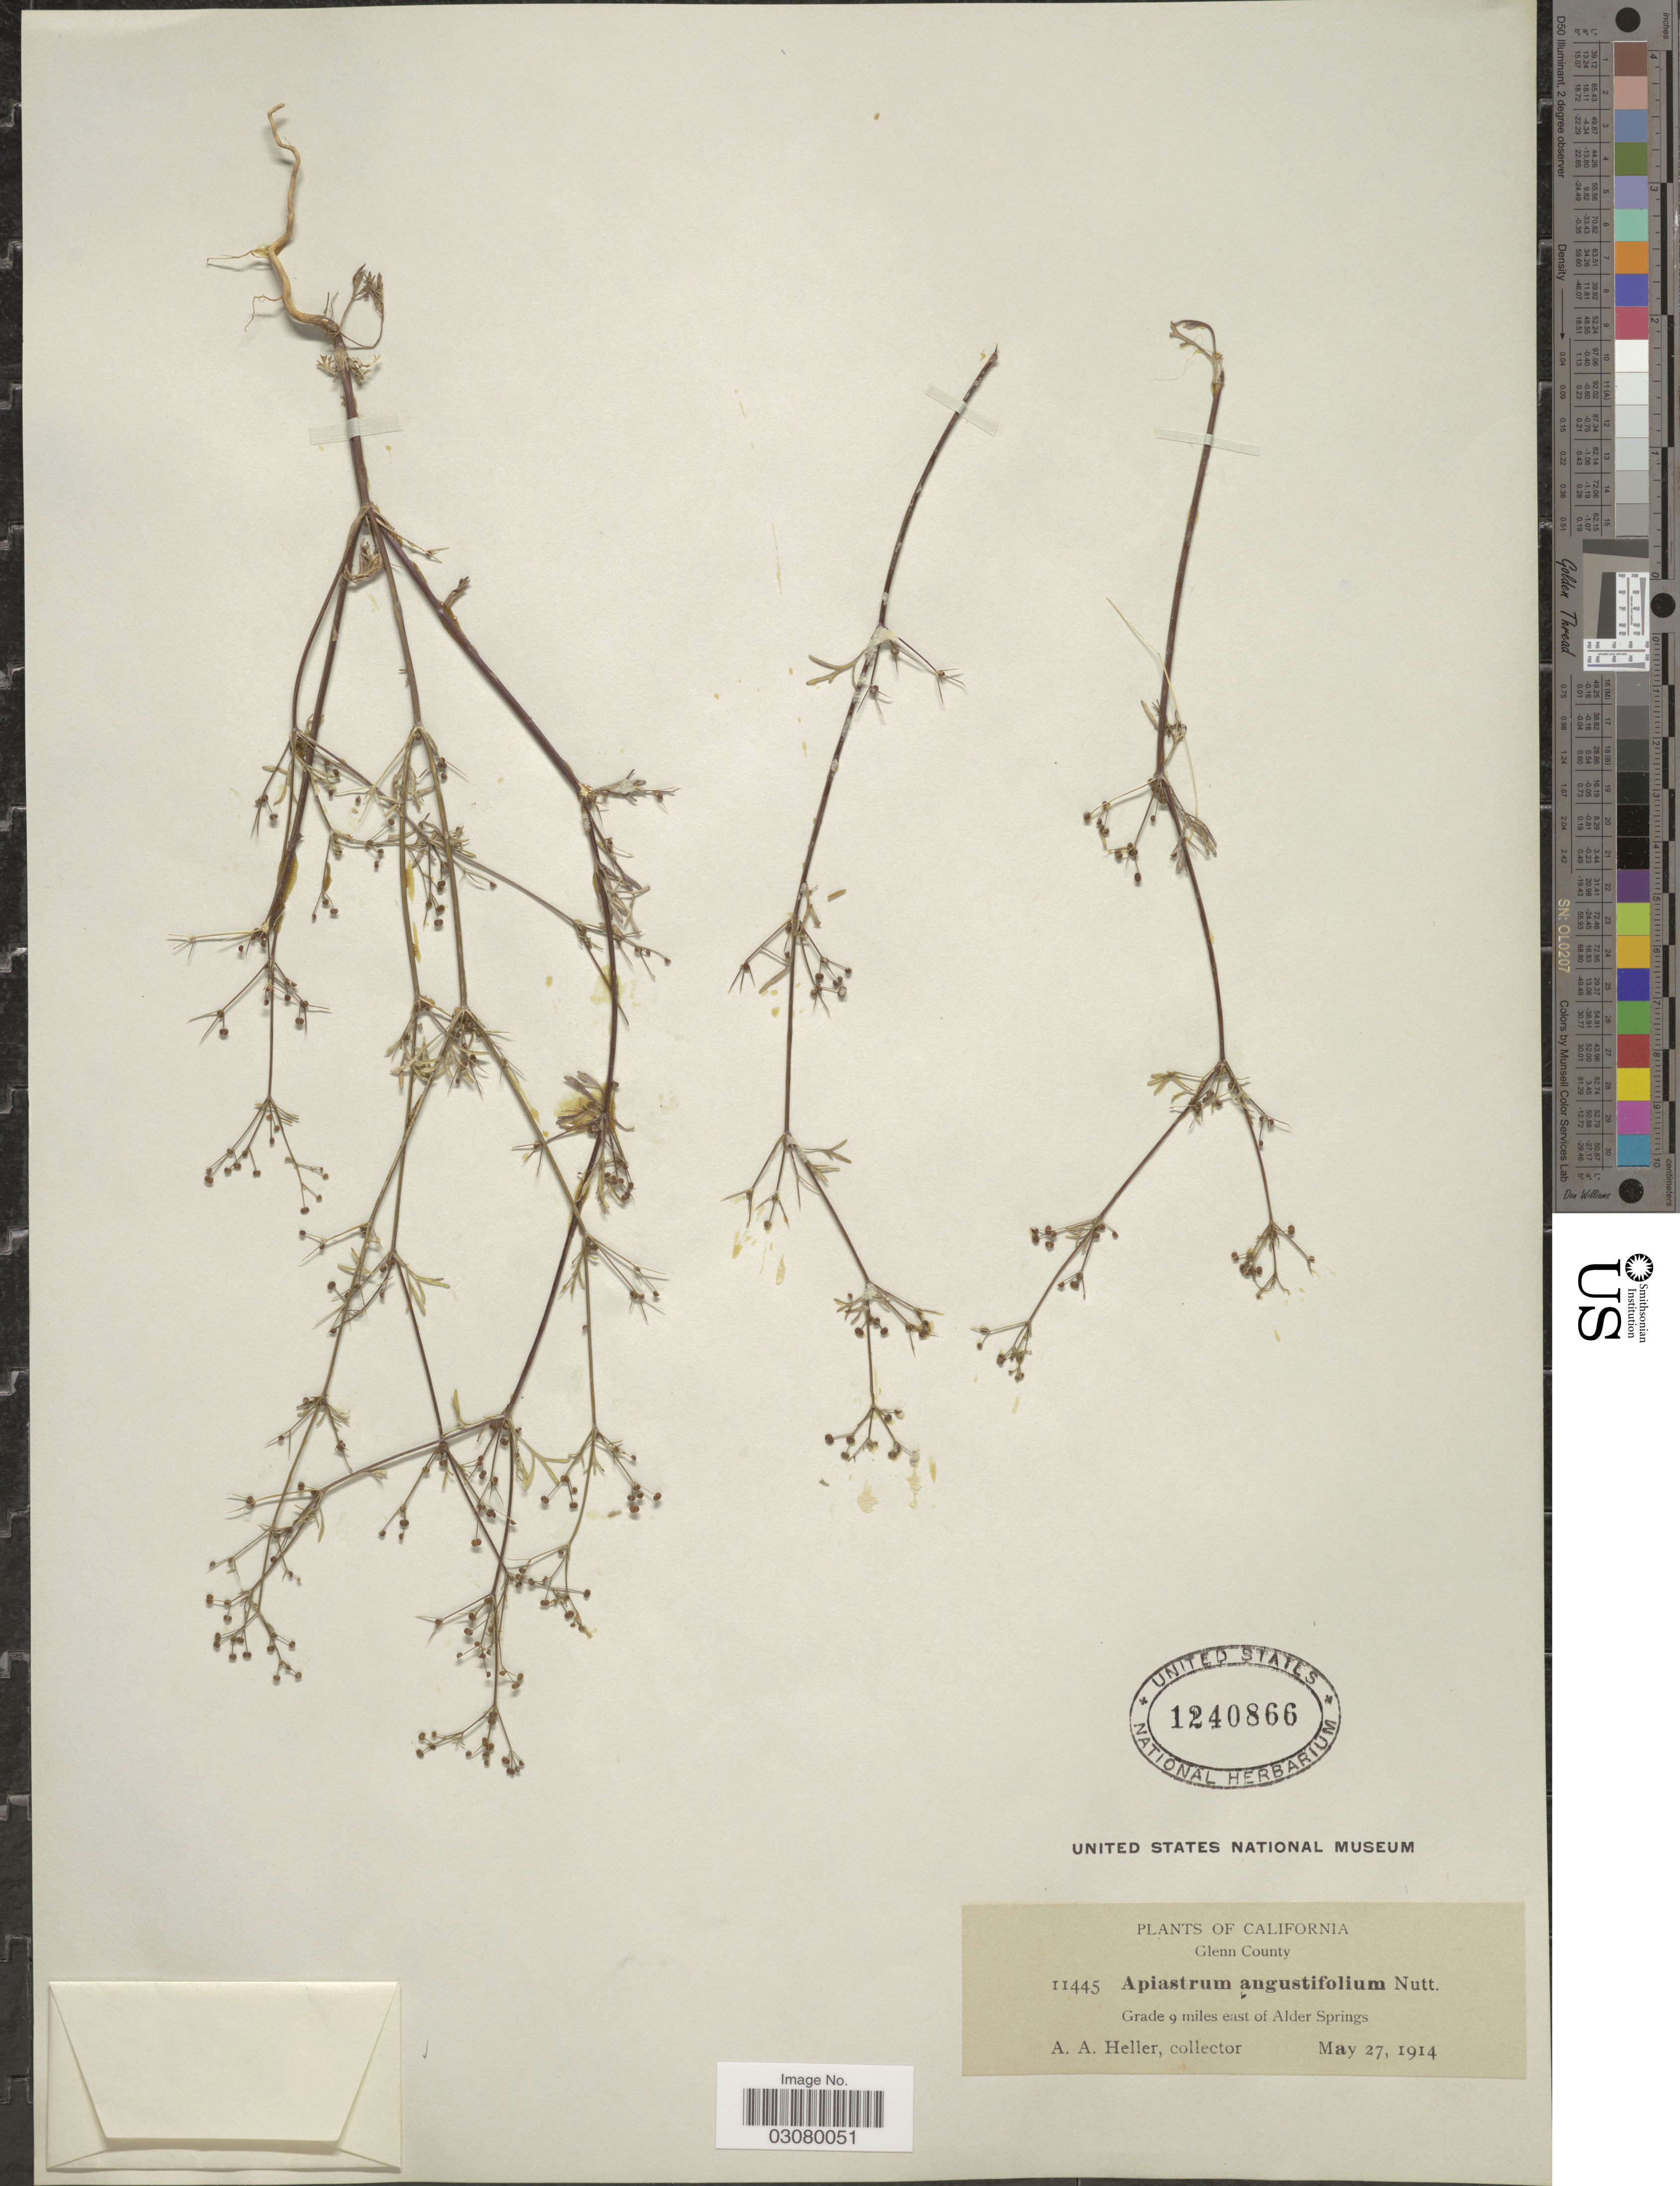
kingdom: Plantae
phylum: Tracheophyta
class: Magnoliopsida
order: Apiales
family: Apiaceae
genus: Apiastrum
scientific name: Apiastrum angustifolium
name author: Nutt.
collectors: A. A. Heller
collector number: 11445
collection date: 1914-05-27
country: United States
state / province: California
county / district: Glenn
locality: Glenn County. Grade 9 miles east of Alder Springs.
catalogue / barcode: US 1240866